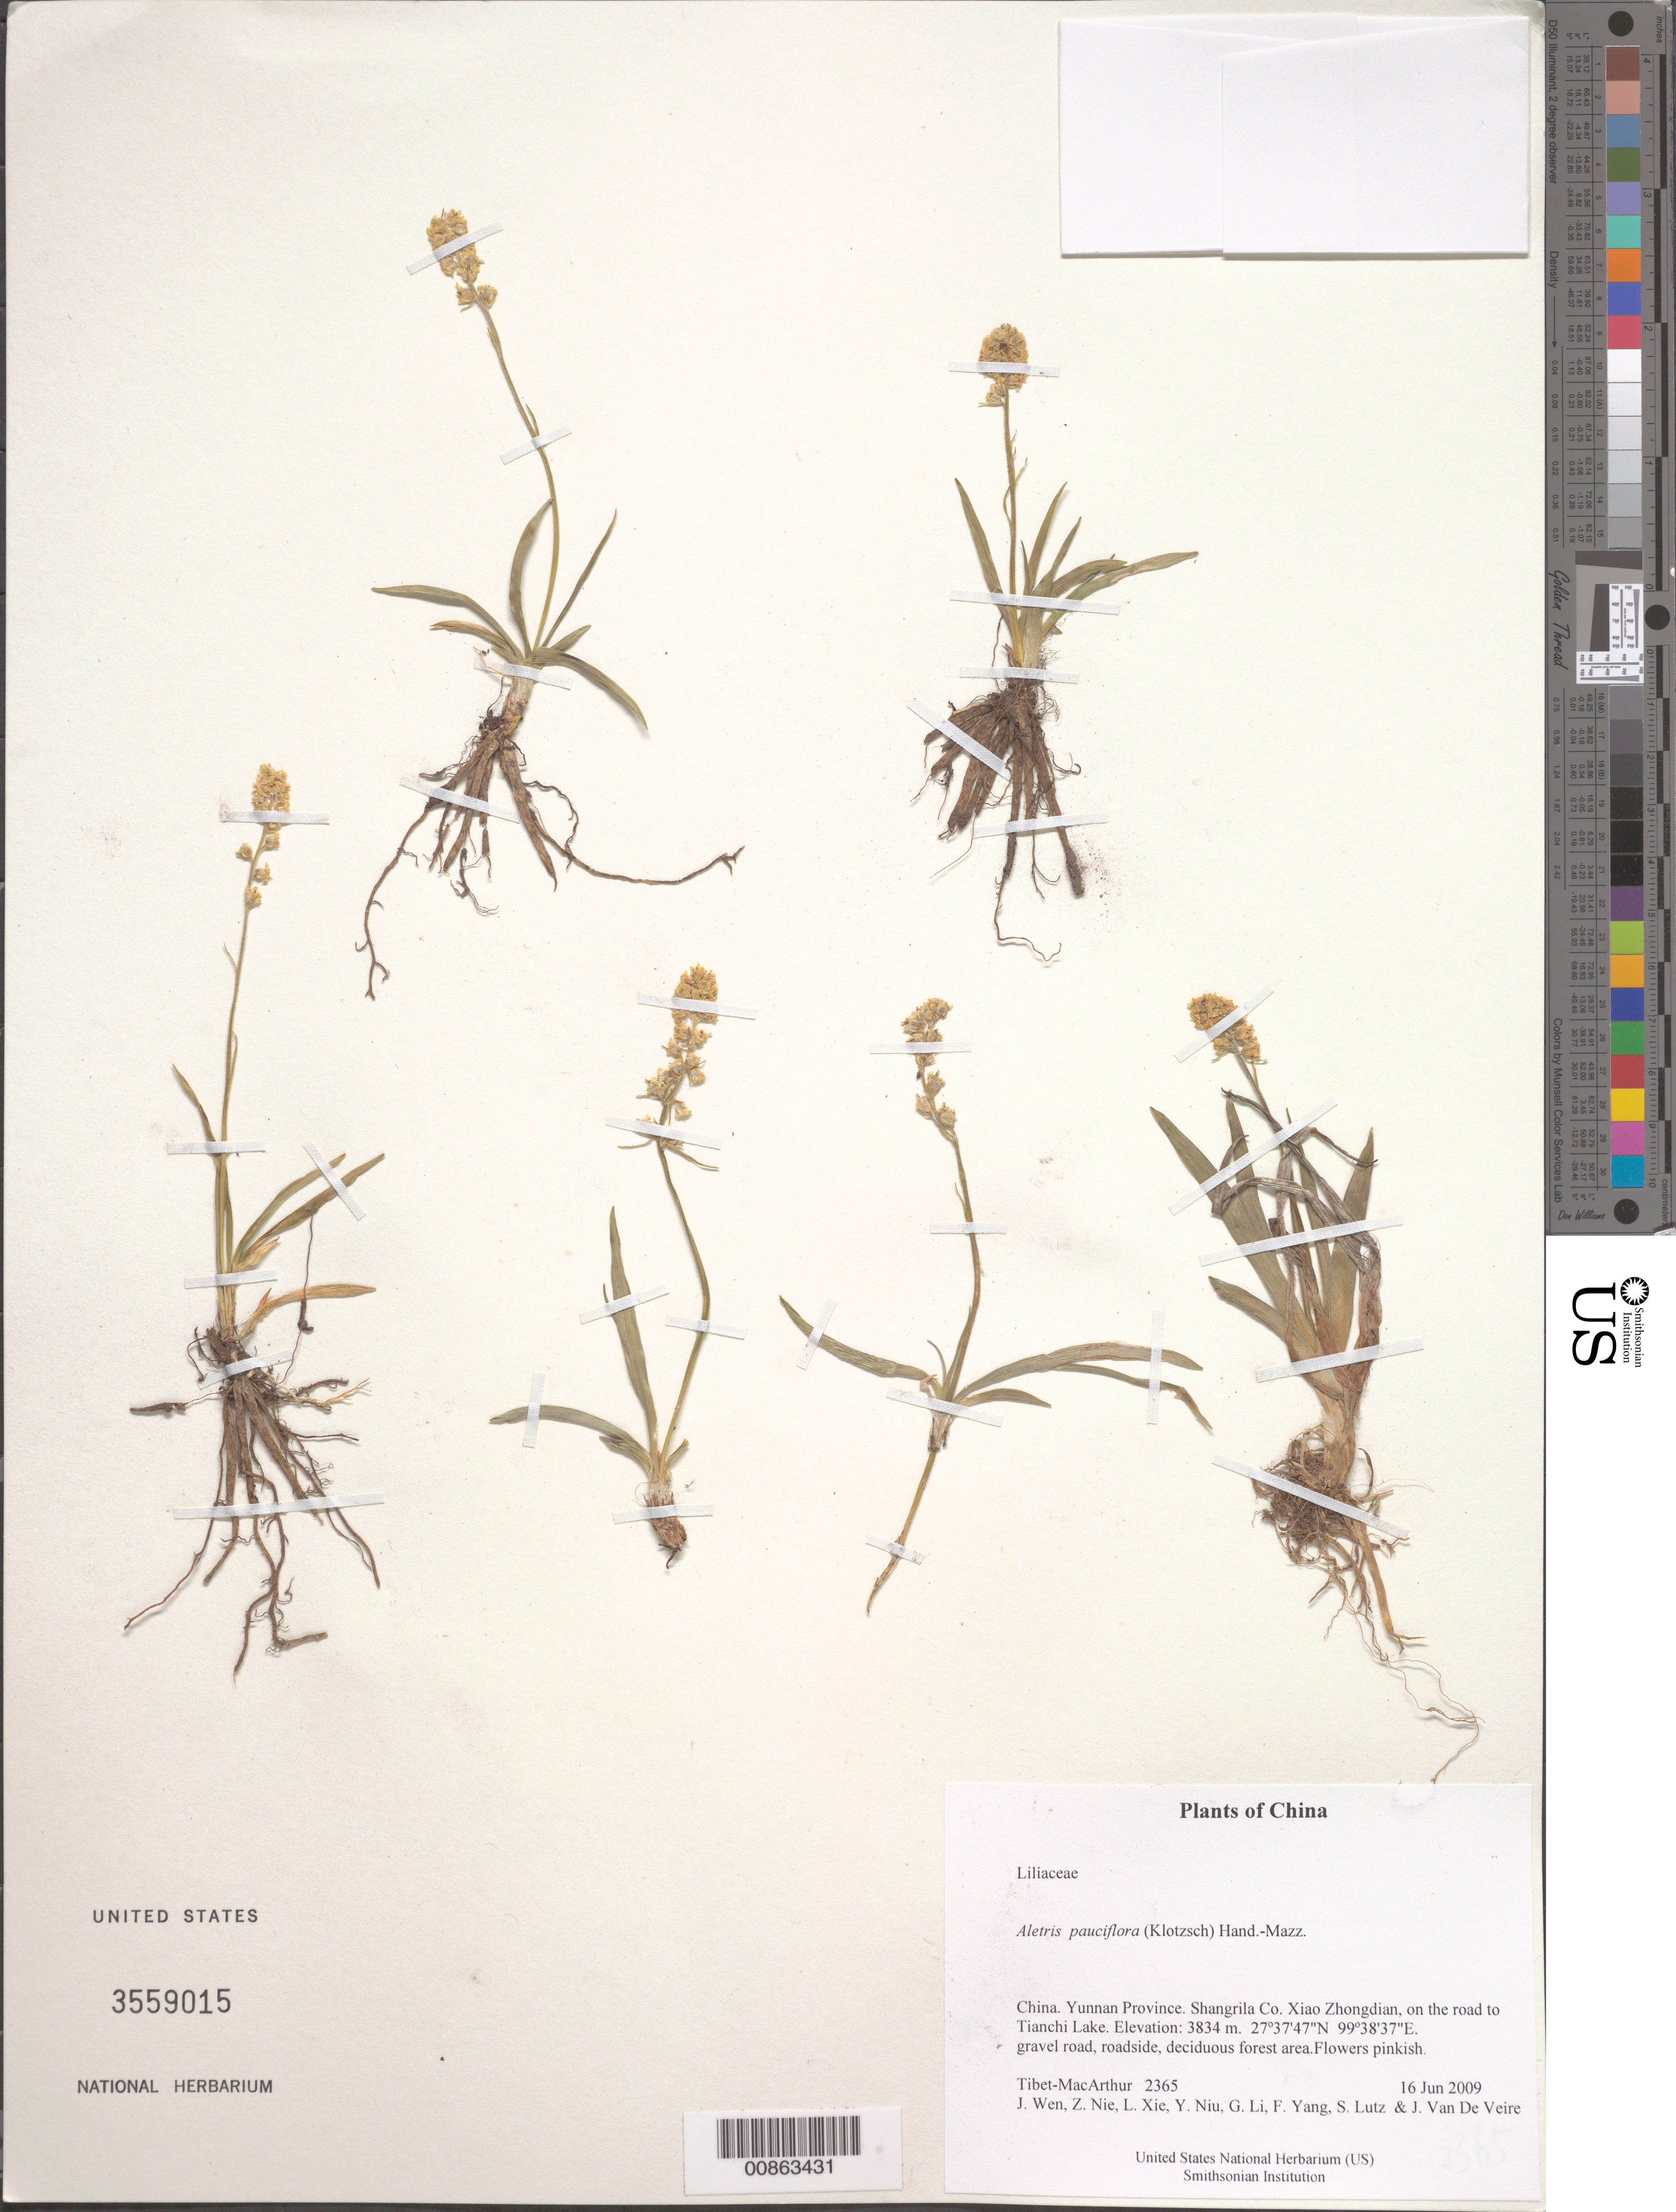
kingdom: Plantae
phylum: Tracheophyta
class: Liliopsida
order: Dioscoreales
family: Nartheciaceae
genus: Aletris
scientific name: Aletris pauciflora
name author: (Klotzsch) Hand.-Mazz.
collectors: Tibet-MacArthur, J. Wen, Z. Nie, L. Xie, Y. Niu, G. Li, F. Yang, S. Lutz & J. Van De Veire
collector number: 2365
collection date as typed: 16 Jun 2009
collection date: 2009-06-16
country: China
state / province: Yunnan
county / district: Shangrila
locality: Xiao Zhongdian, on the road to Tianchi Lake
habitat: gravel road, roadside, deciduous forest area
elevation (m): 3834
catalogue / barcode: US 3559015